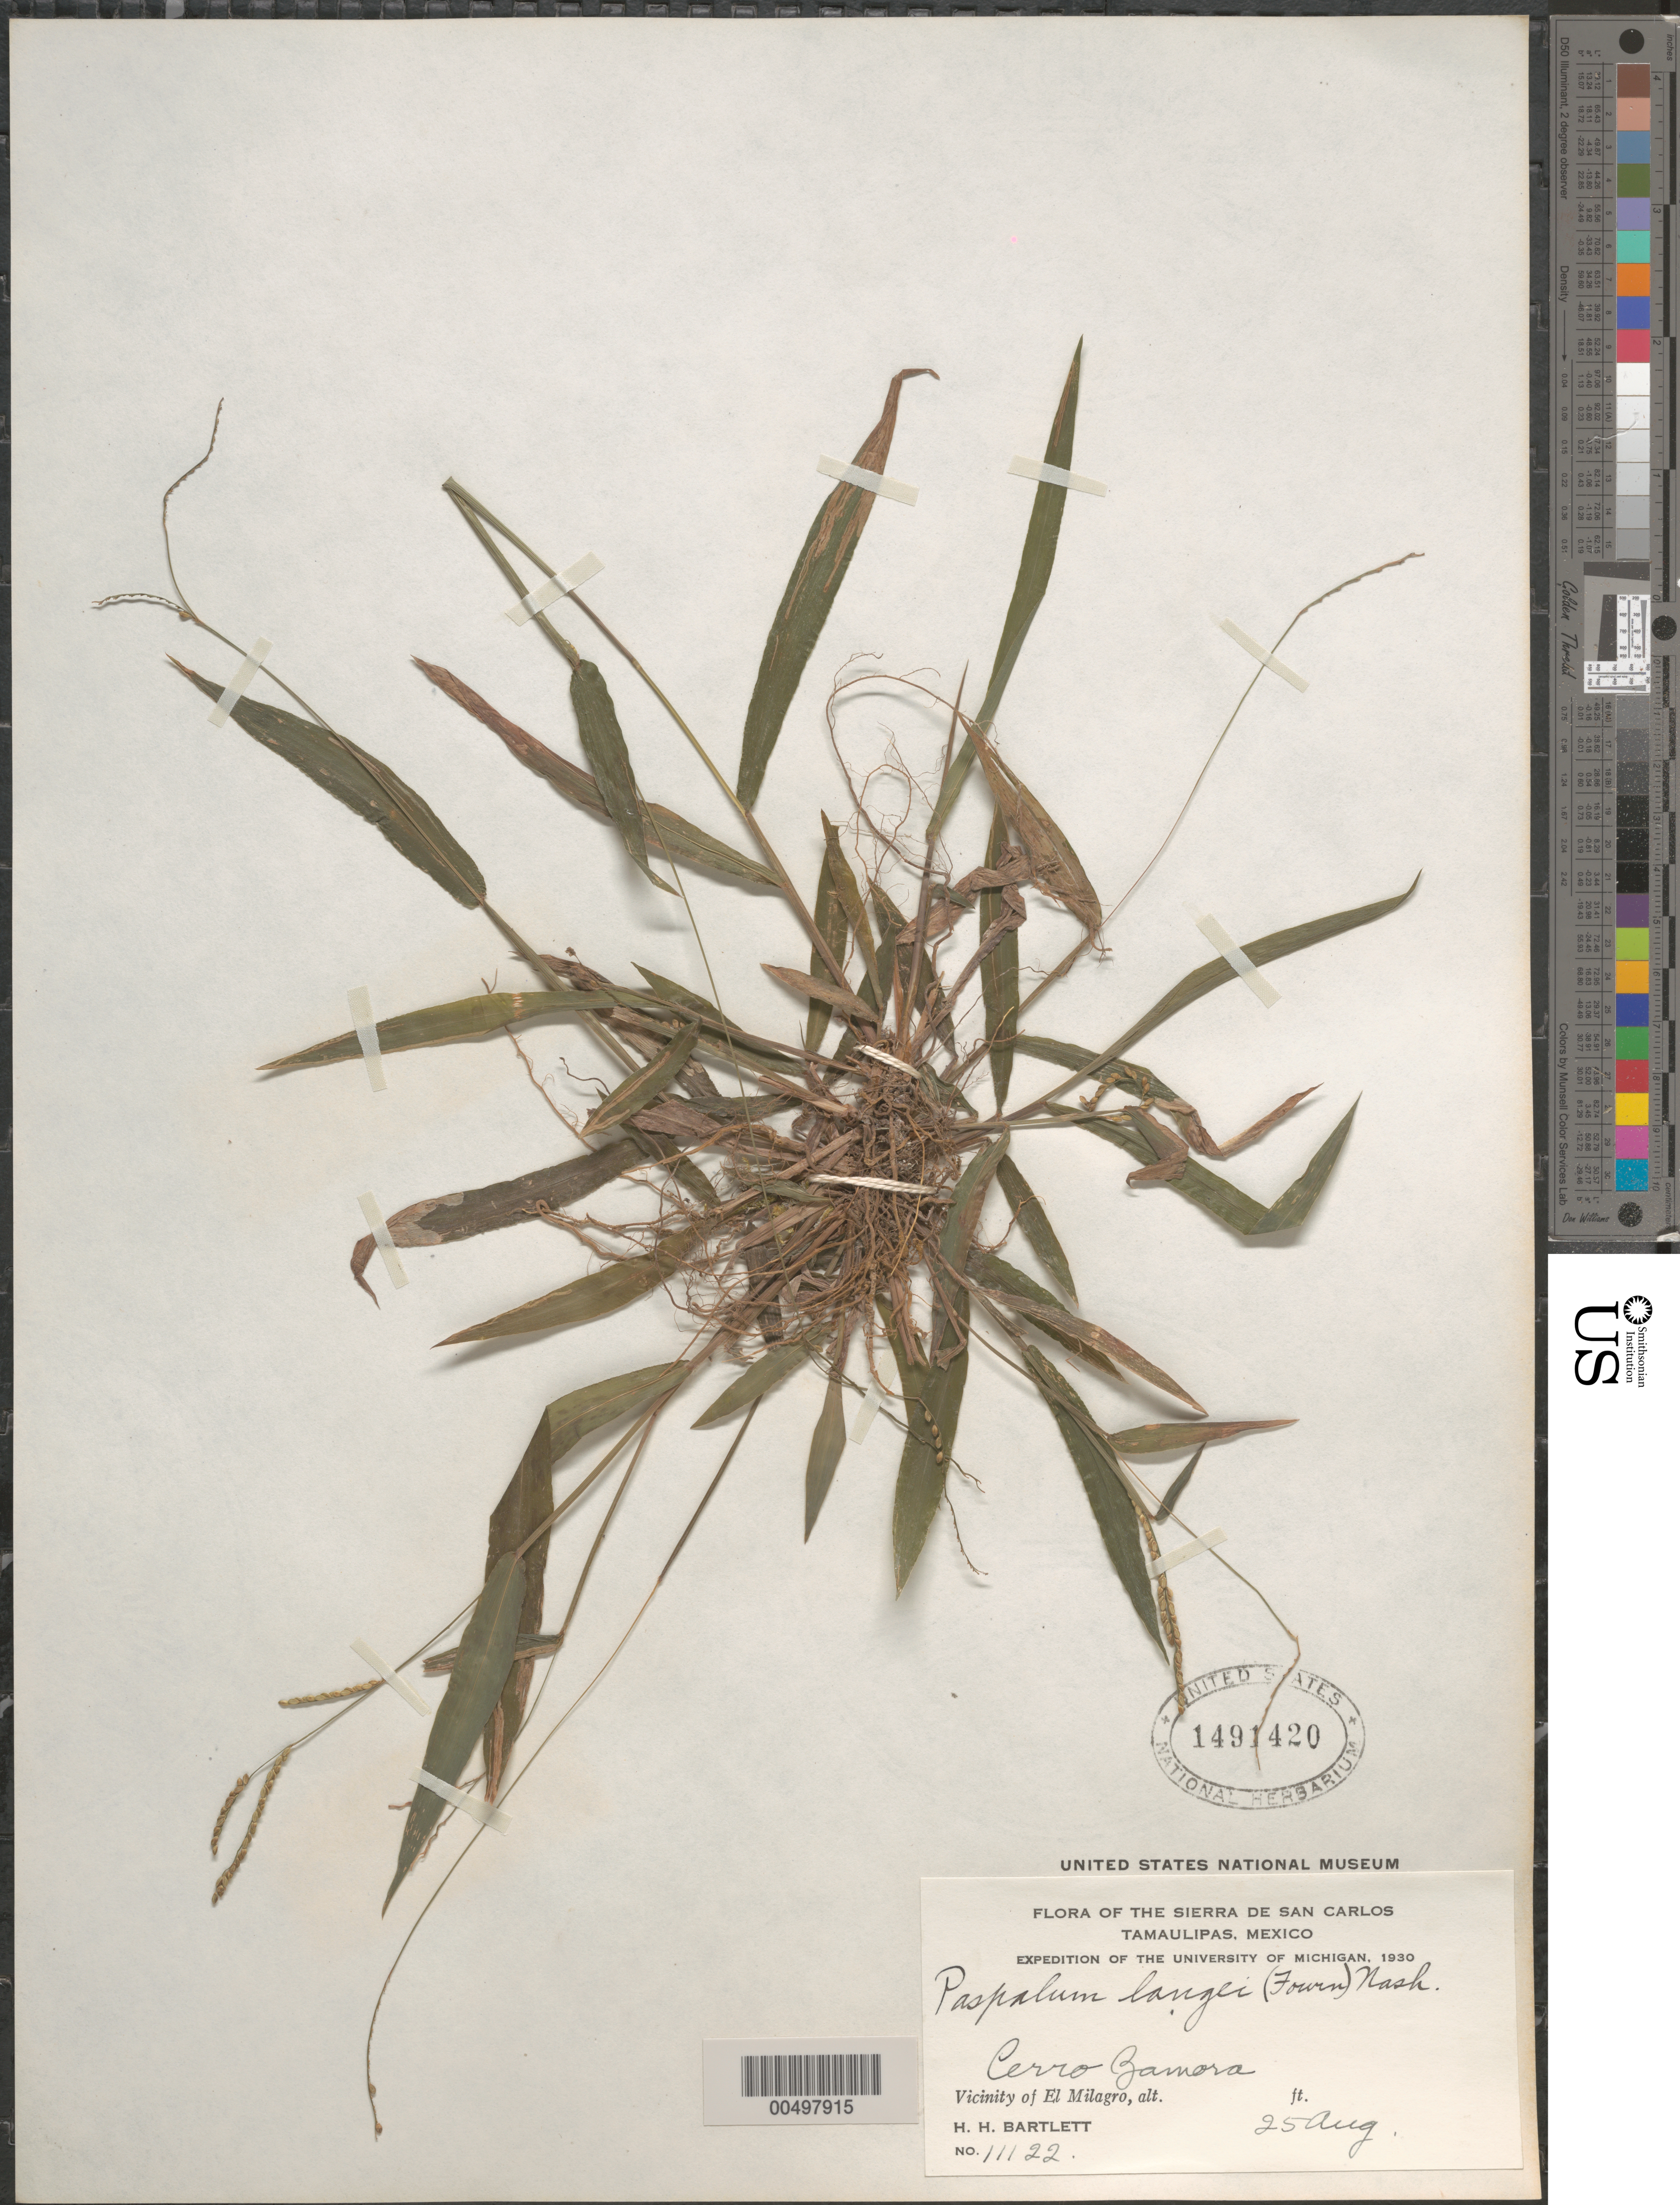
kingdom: Plantae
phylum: Tracheophyta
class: Liliopsida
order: Poales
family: Poaceae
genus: Paspalum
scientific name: Paspalum langei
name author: (E. Fourn.) Nash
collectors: H. H. Bartlett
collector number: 11122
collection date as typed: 25 Aug 1930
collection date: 1930-08-25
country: Mexico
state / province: Tamaulipas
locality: Sierra de San Carlos, Cerro Zamora, vicinity of El Milagro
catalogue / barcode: US 1491420